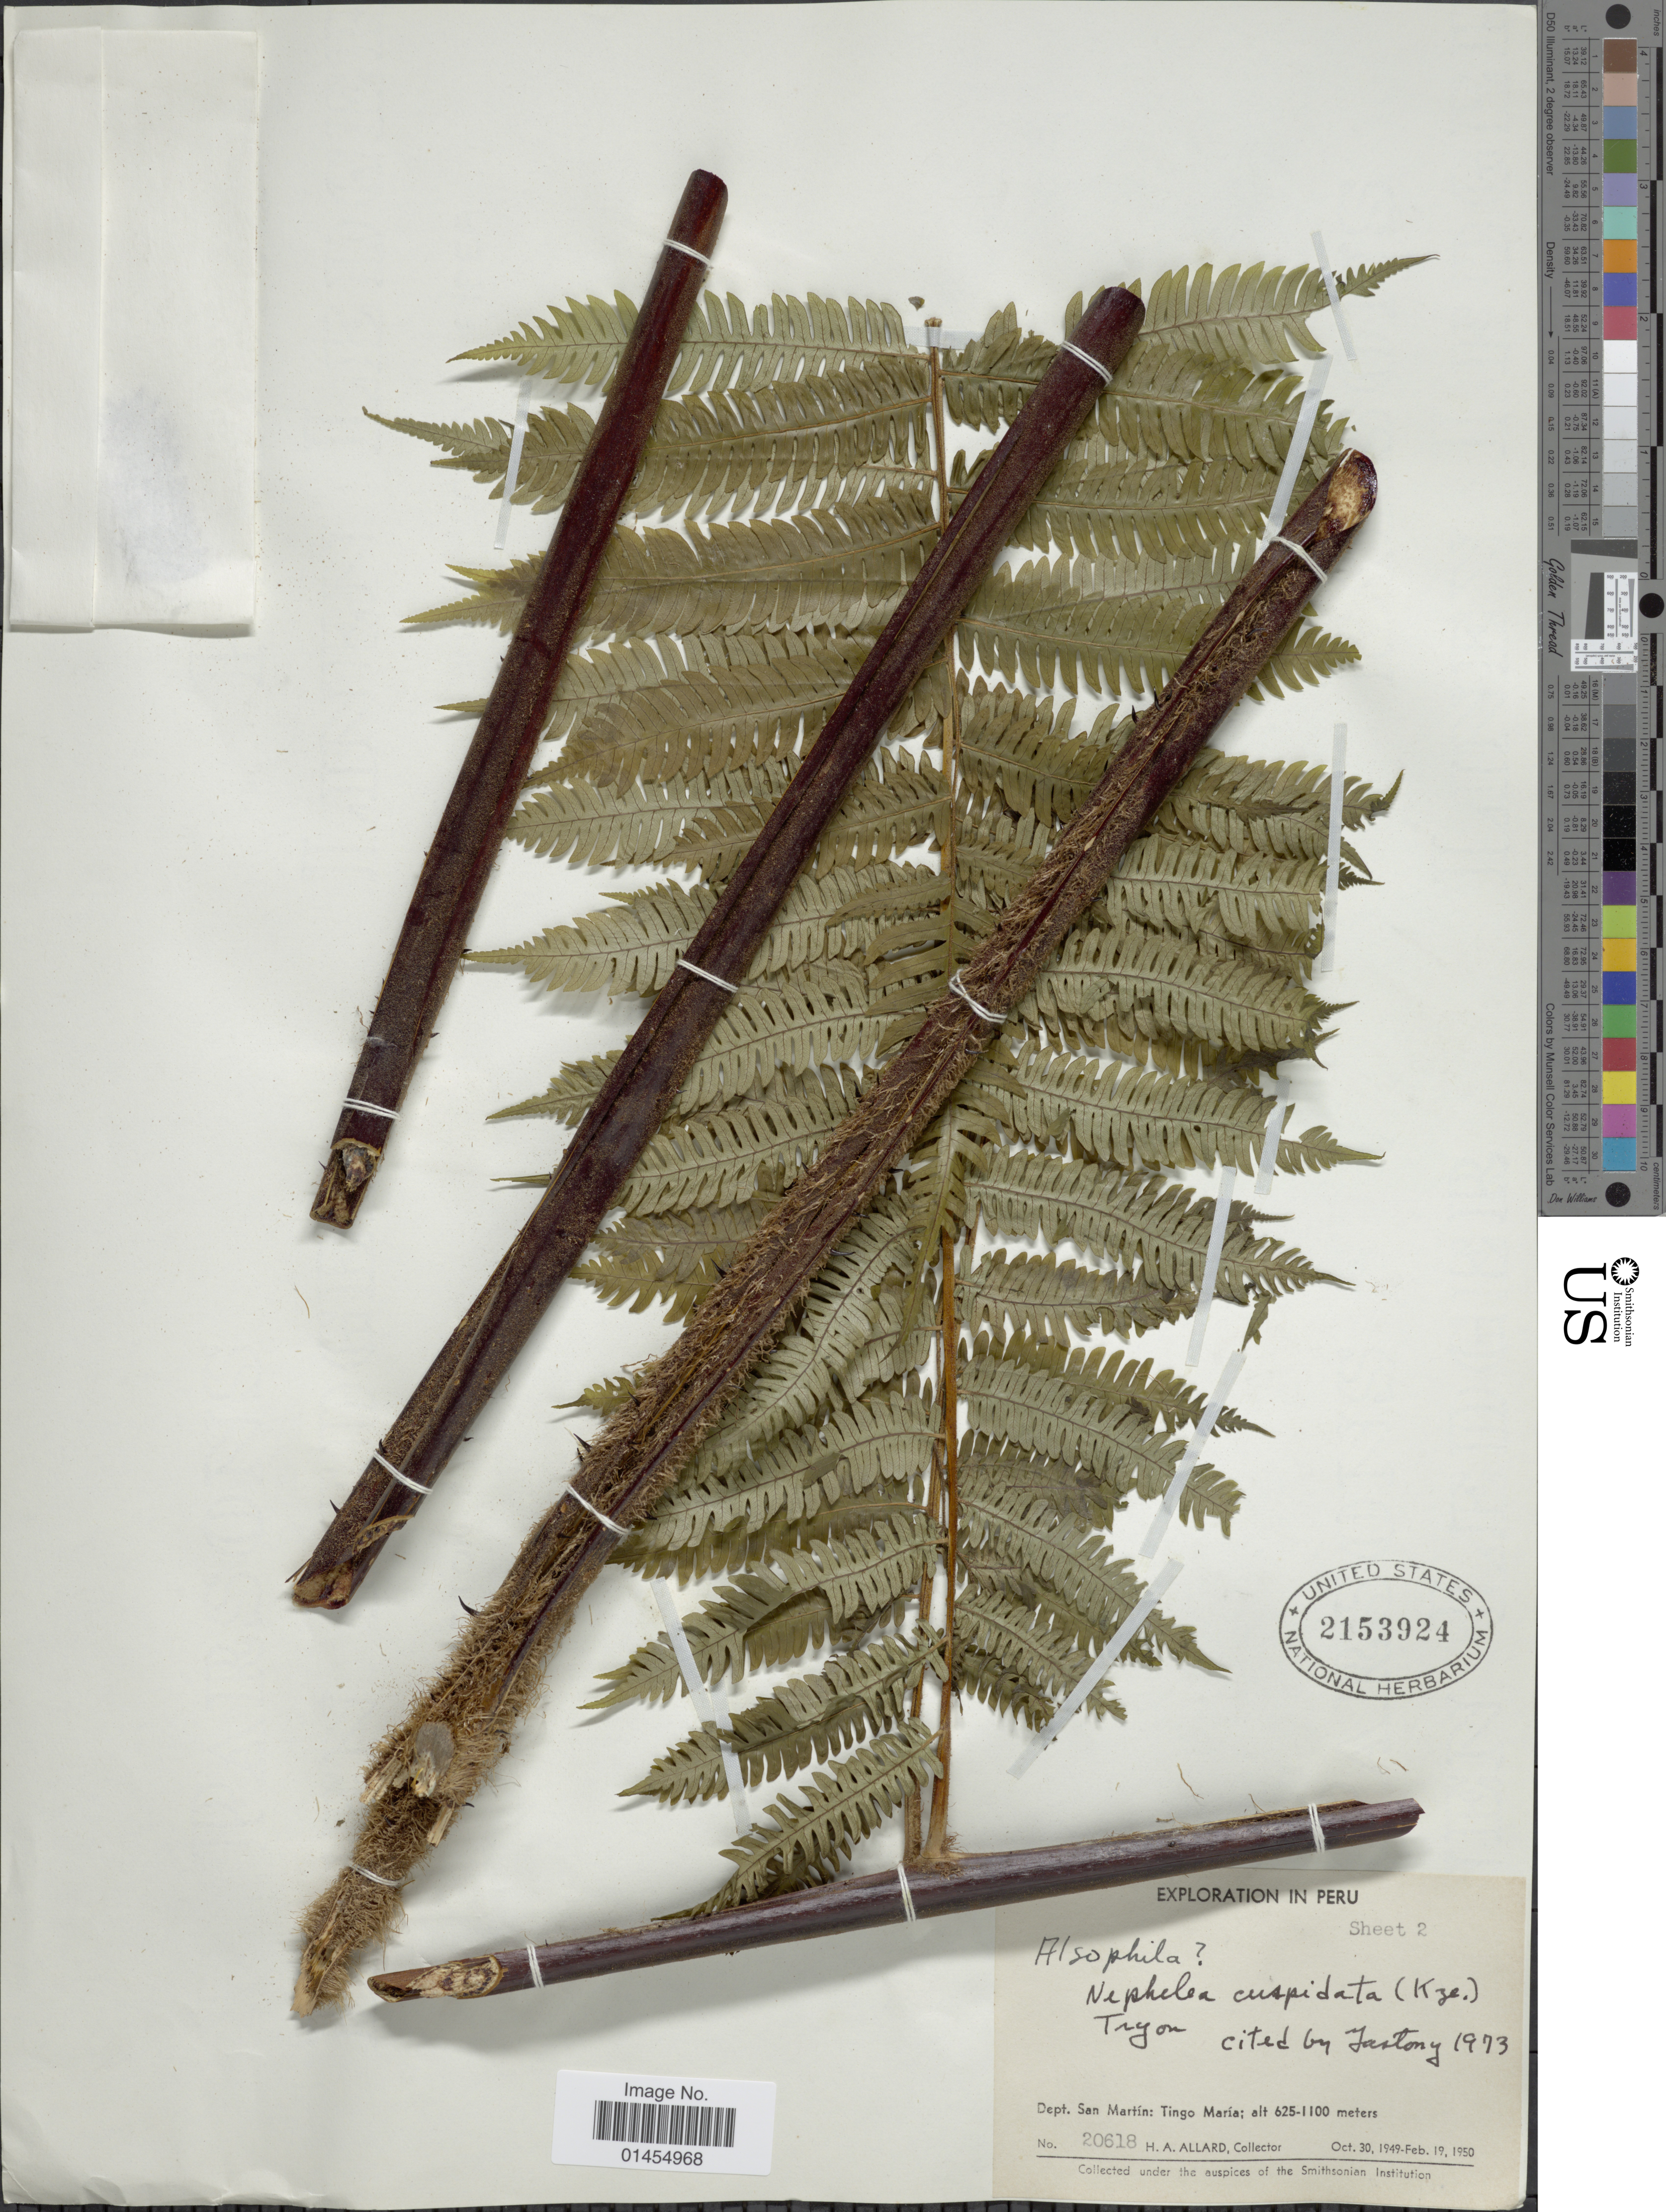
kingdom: Plantae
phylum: Tracheophyta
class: Polypodiopsida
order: Cyatheales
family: Cyatheaceae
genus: Alsophila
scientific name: Alsophila cuspidata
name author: (Kunze) D.S. Conant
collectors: H. A. Allard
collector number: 20618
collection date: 1949-10-30/1950-02-19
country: Peru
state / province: San Martín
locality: Tingo María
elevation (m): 625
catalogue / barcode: US 2153924